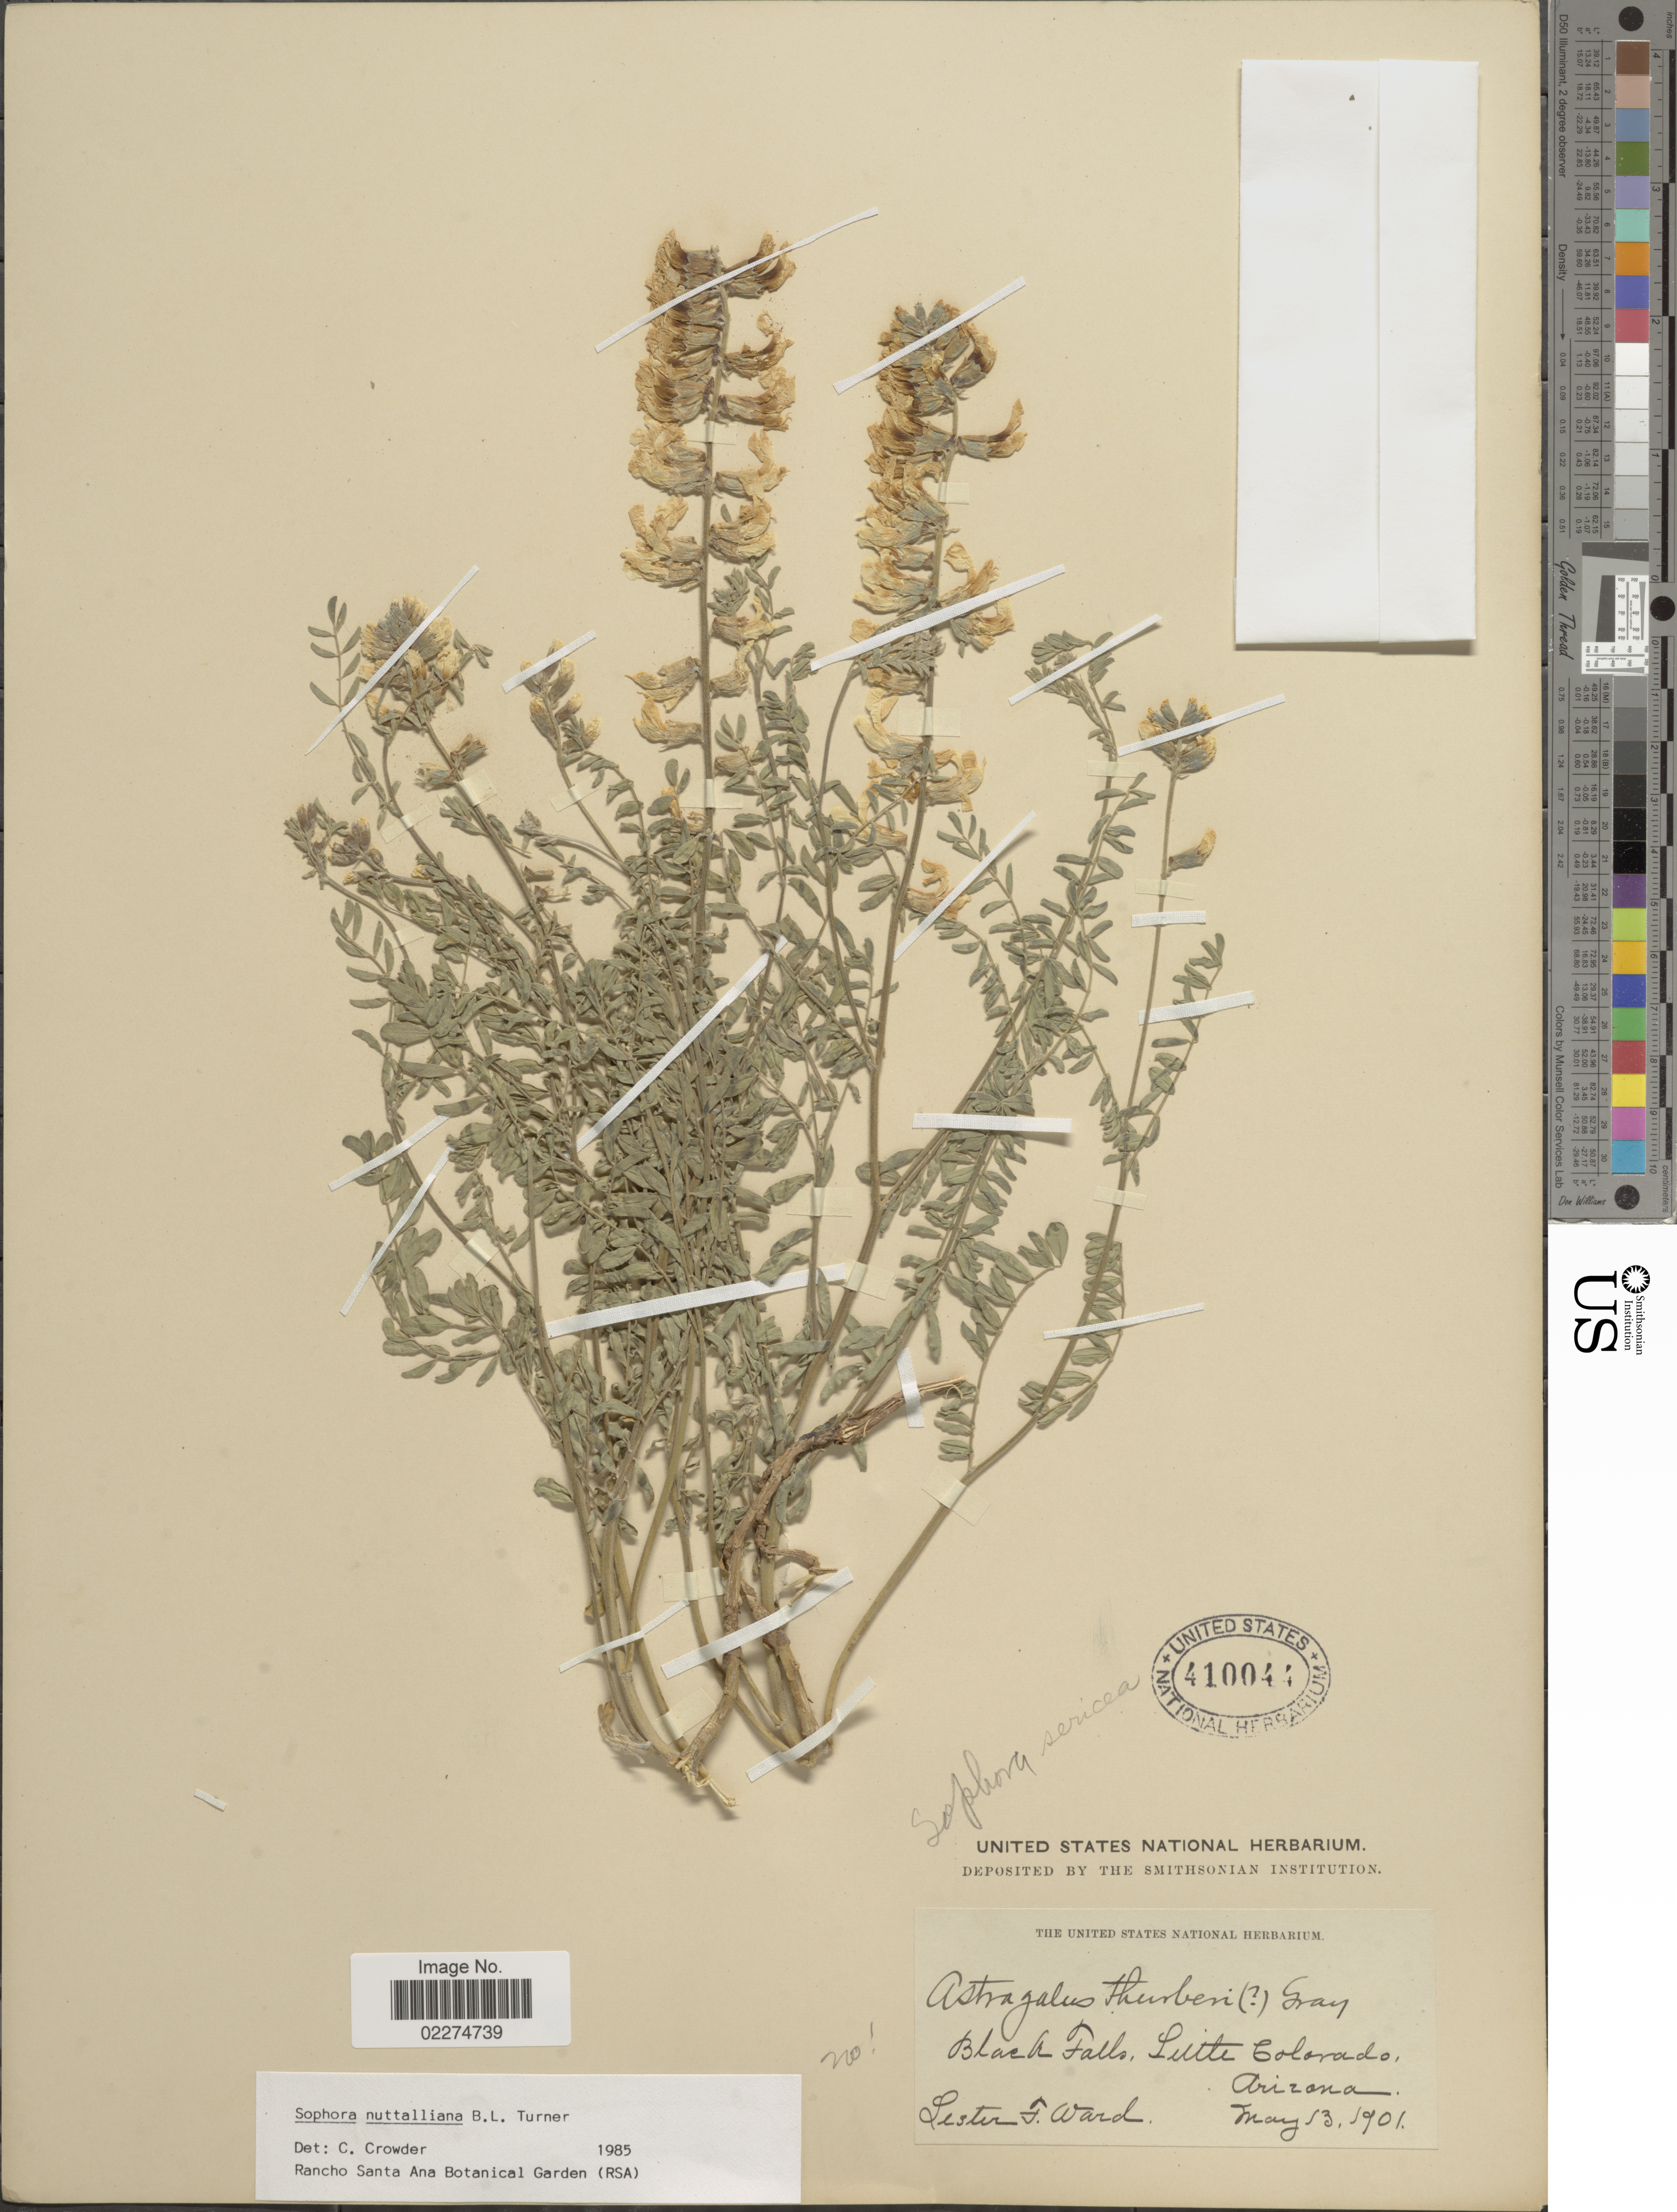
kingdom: Plantae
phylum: Tracheophyta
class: Magnoliopsida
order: Fabales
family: Fabaceae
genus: Sophora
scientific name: Sophora nuttalliana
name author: B.L. Turner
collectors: L. F. Ward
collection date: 1901-05-13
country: United States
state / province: Arizona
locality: Black Falls, Little Colorado, Arizona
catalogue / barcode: US 410044